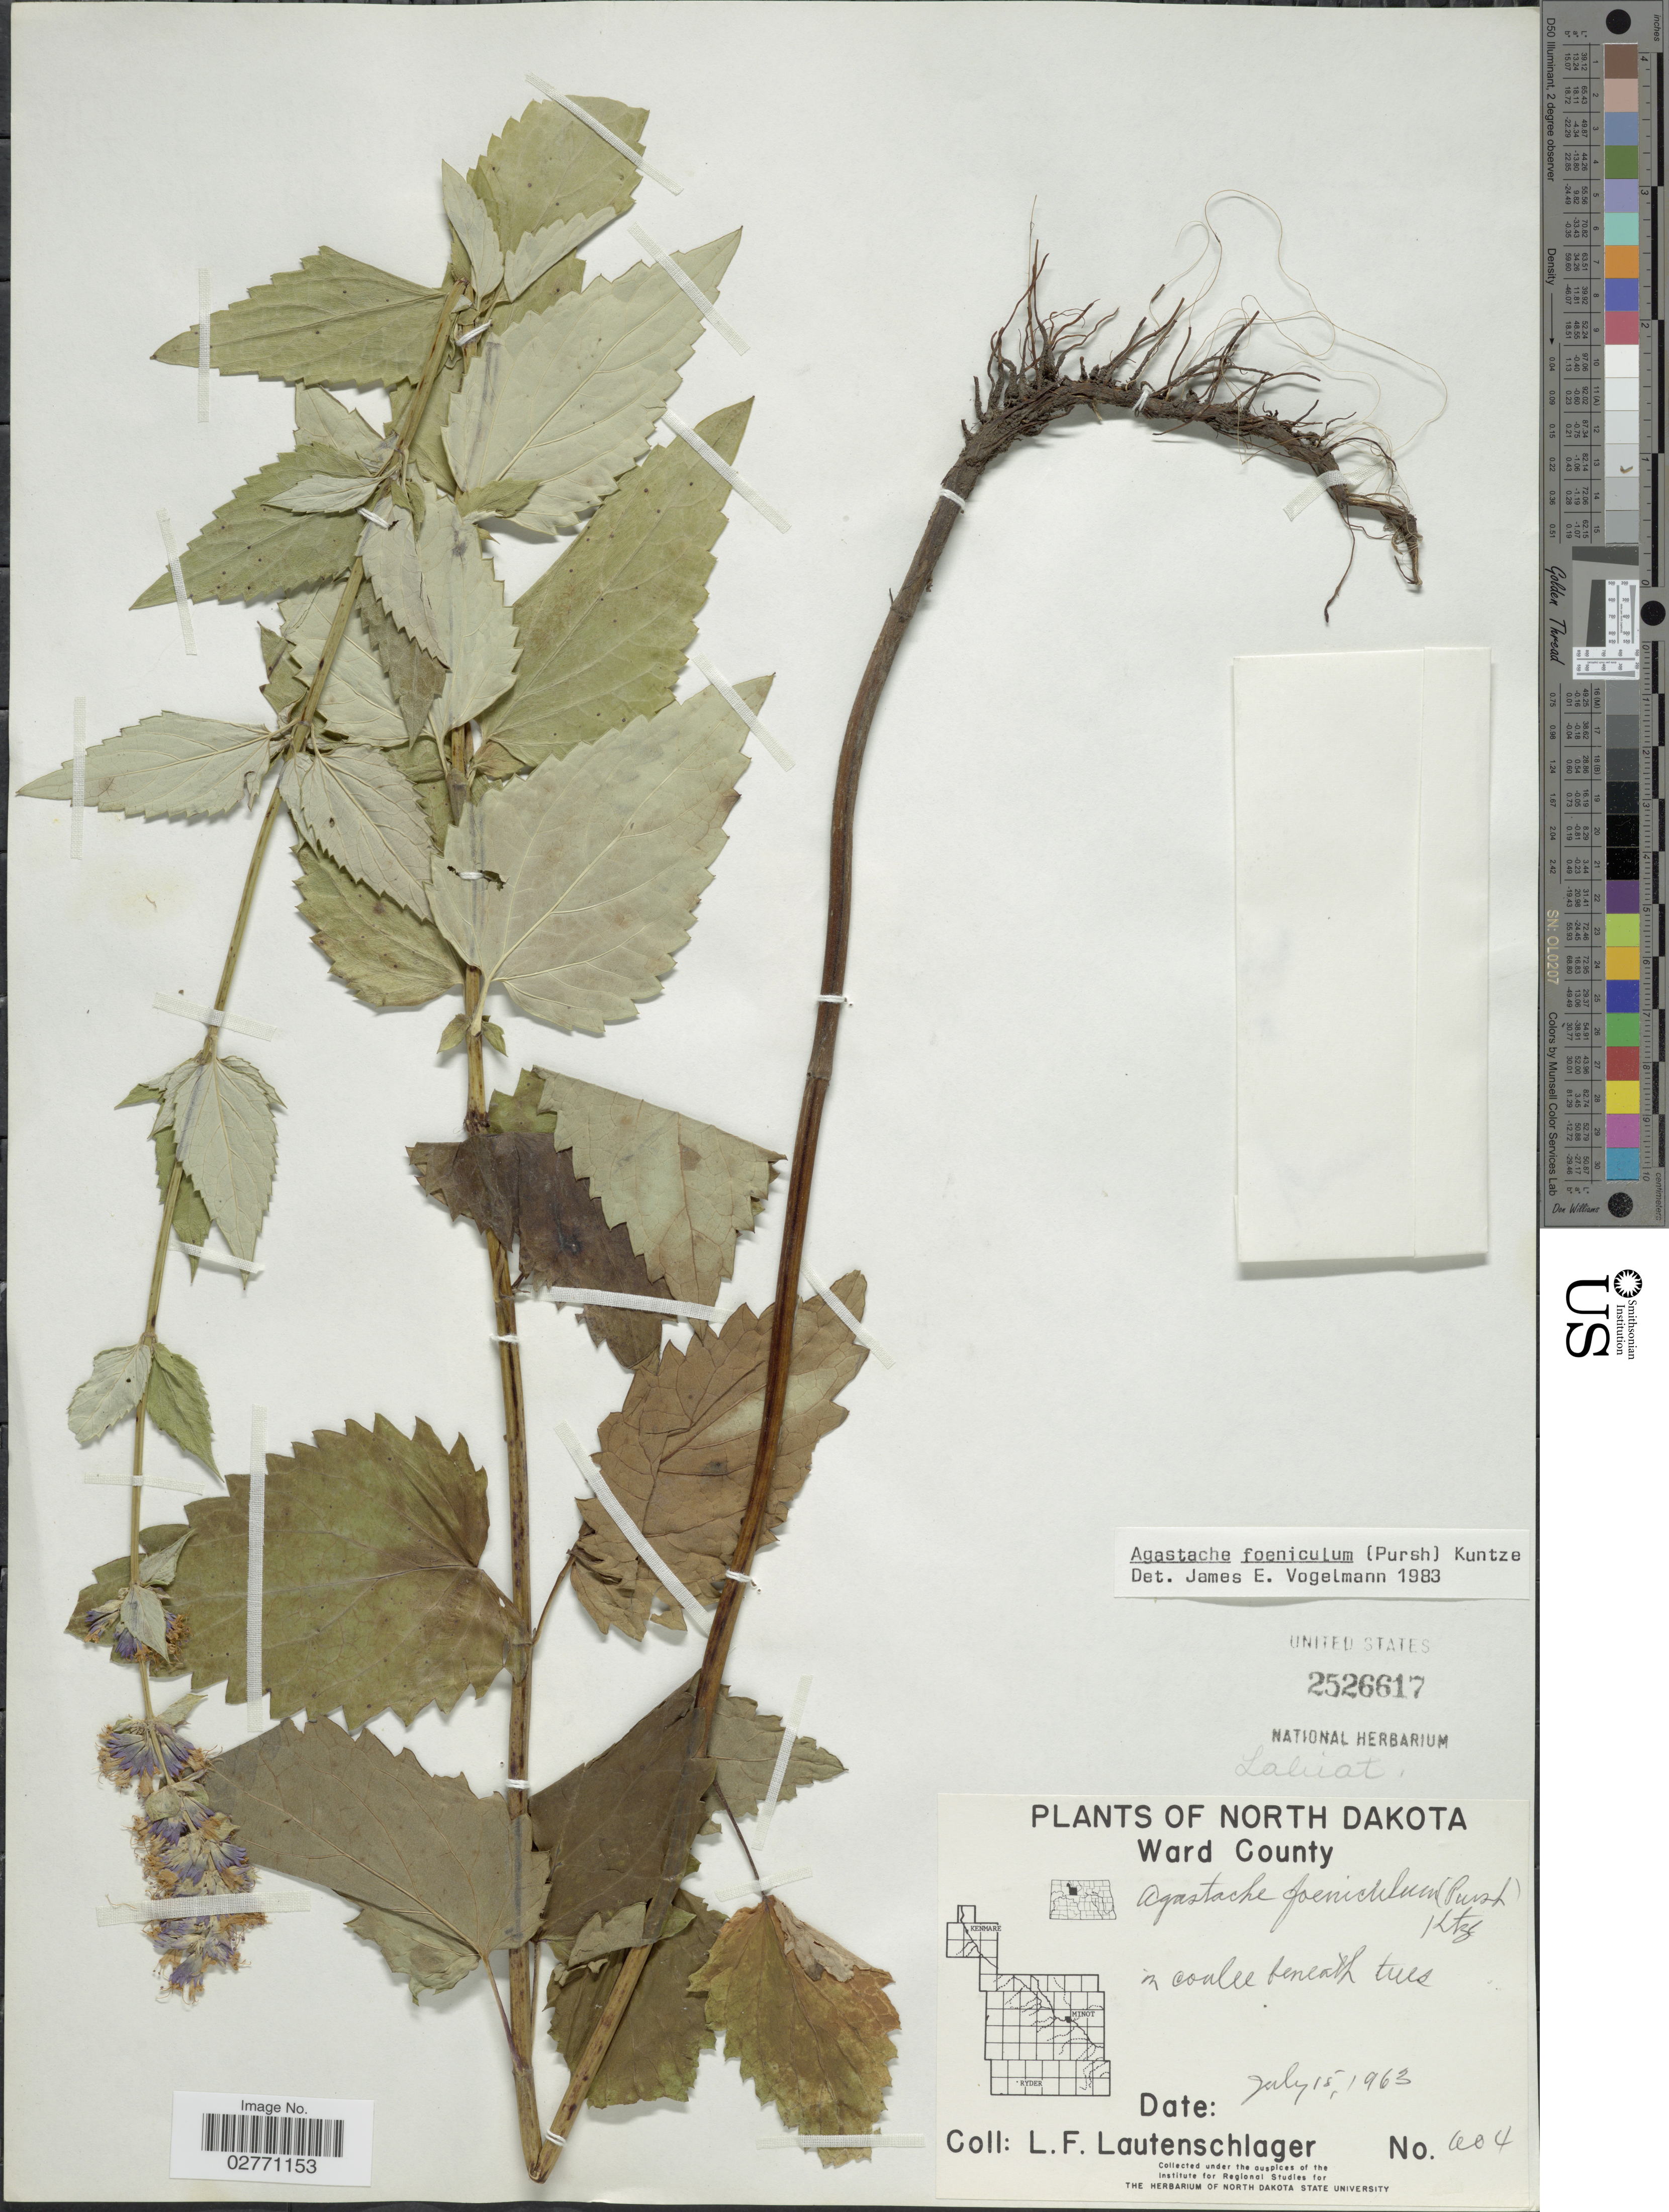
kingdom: Plantae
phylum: Tracheophyta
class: Magnoliopsida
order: Lamiales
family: Lamiaceae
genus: Agastache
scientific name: Agastache foeniculum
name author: (Pursh) Kuntze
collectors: L. Lautenschlager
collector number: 404*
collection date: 1963-07-15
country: United States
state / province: North Dakota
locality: Ward County.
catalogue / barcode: US 2526617